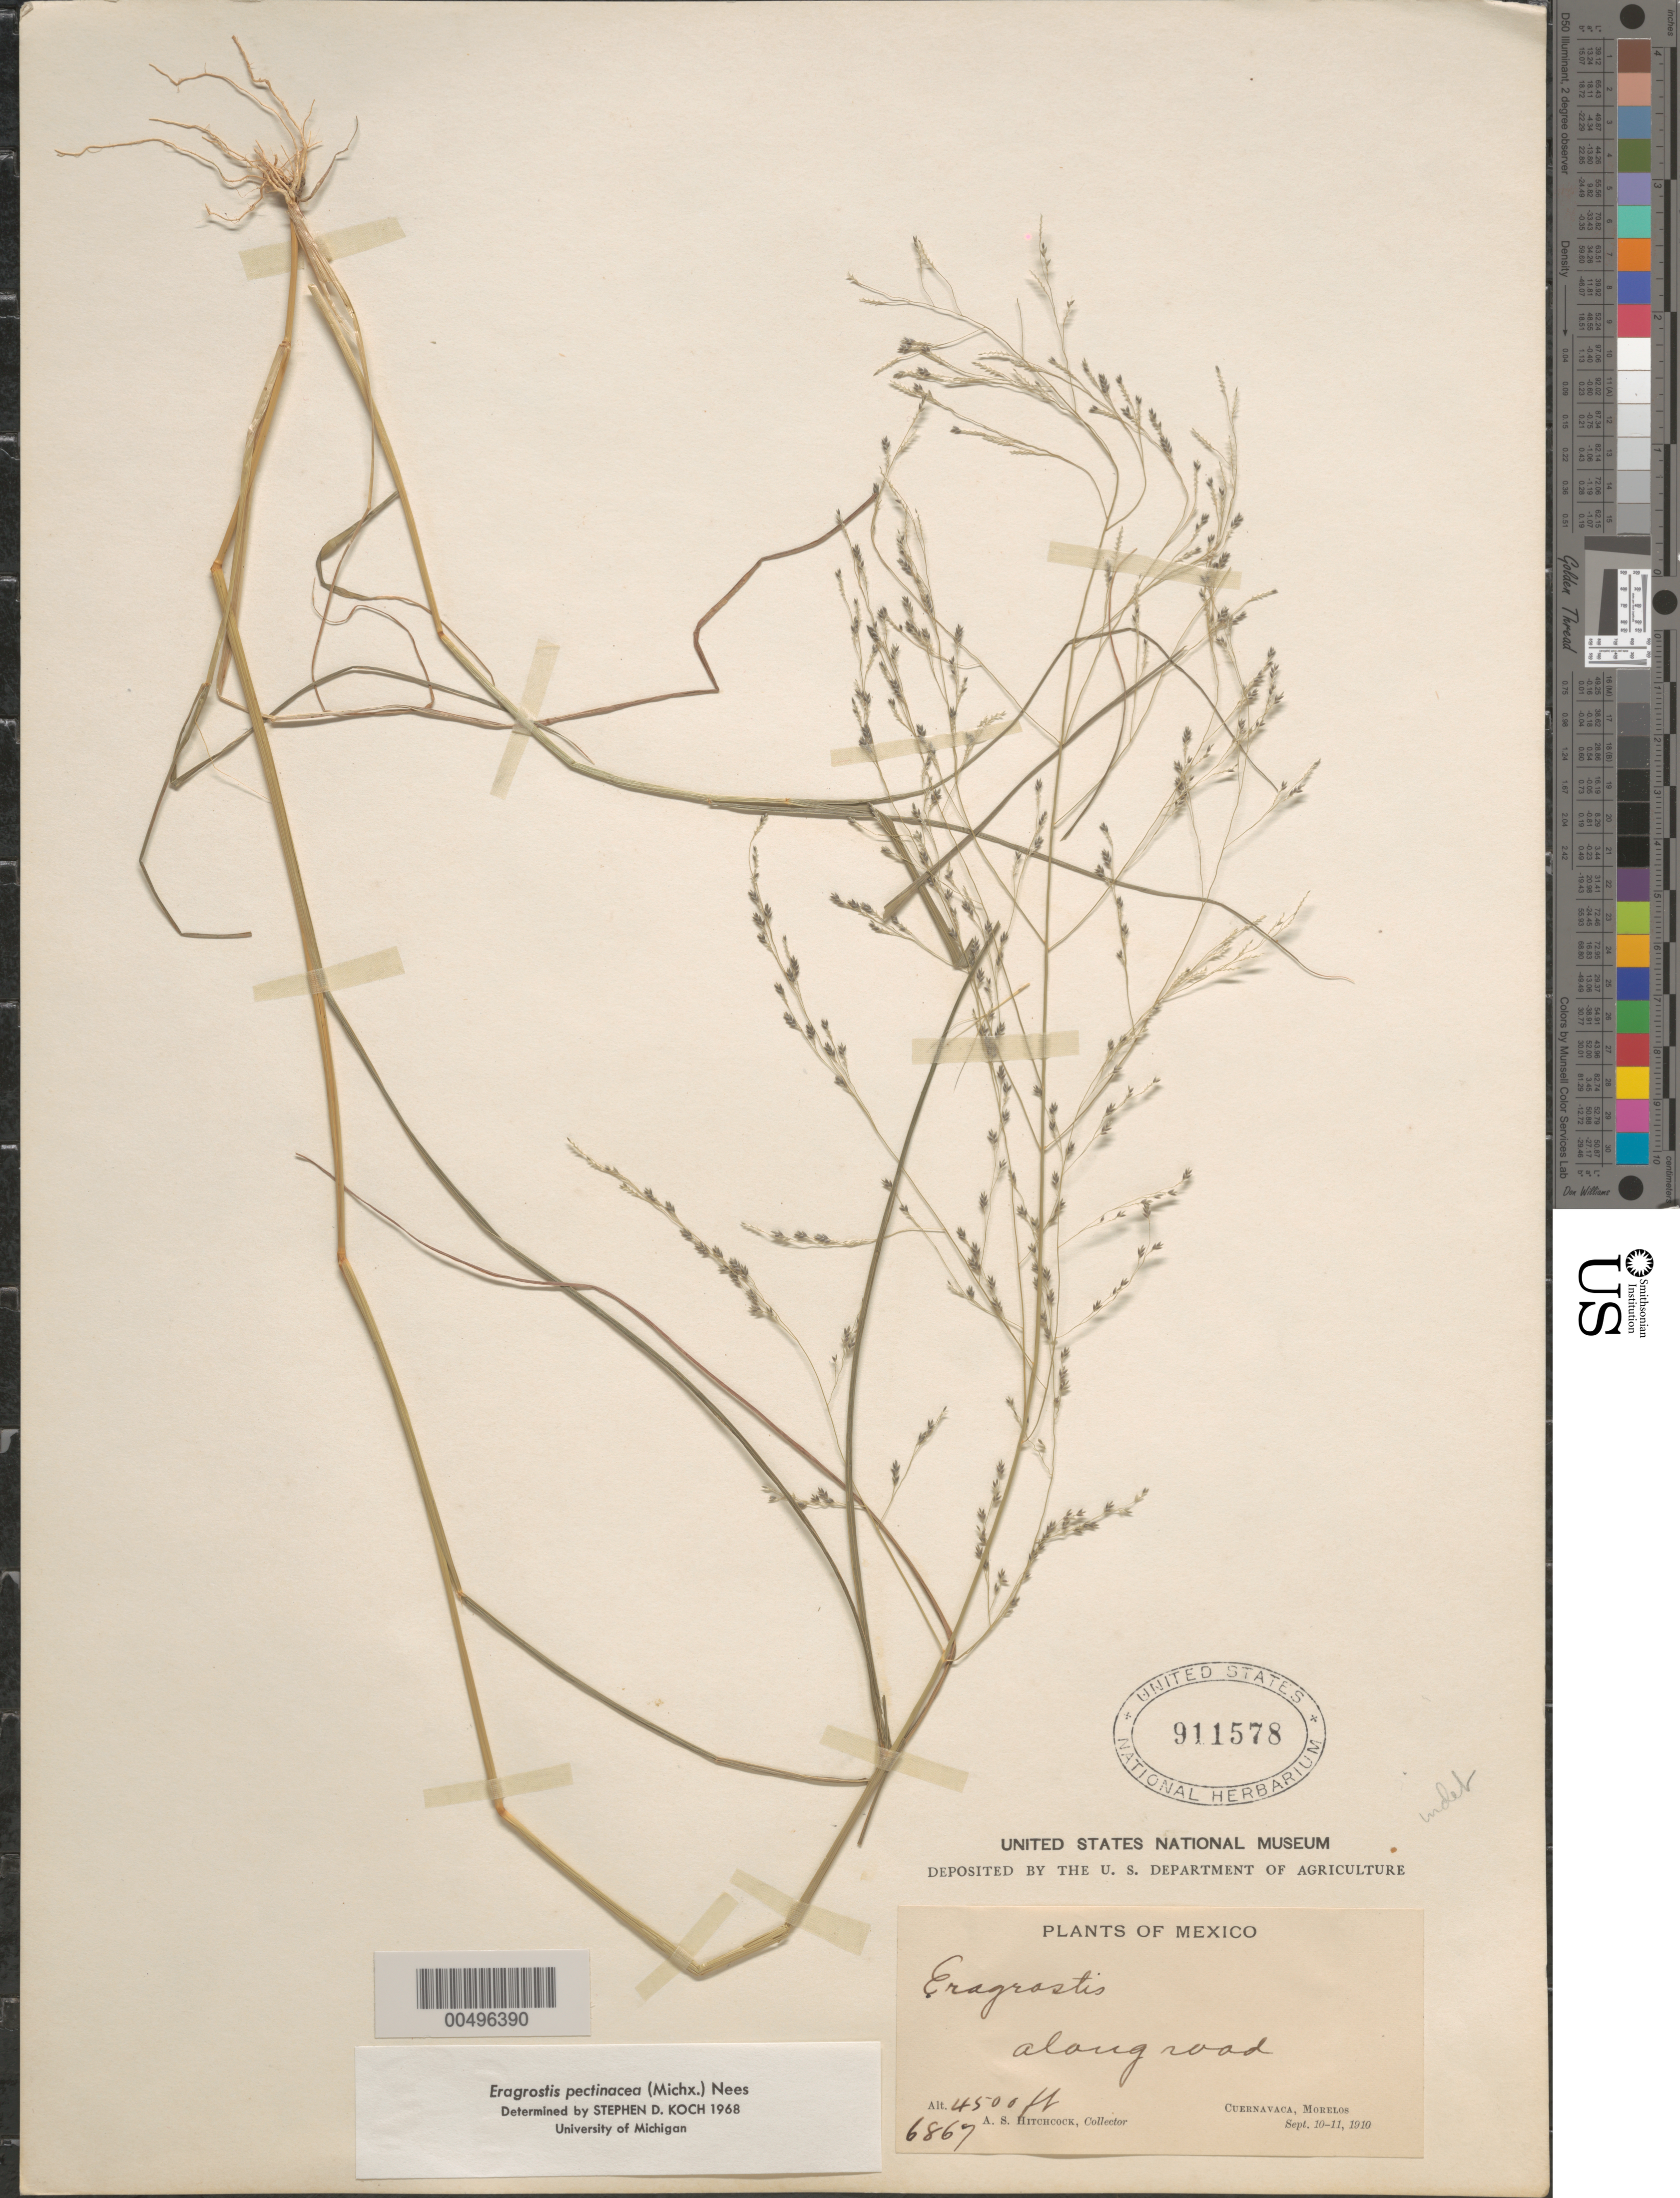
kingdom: Plantae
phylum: Tracheophyta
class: Liliopsida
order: Poales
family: Poaceae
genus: Eragrostis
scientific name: Eragrostis pectinacea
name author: (Michx.) Nees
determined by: Koch, S. D.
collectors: A. S. Hitchcock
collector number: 6867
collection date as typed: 10 Sep 1910 to 11 Sep 1910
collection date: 1910-09-11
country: Mexico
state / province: Morelos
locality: Cuernavaca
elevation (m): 1372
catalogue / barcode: US 911578